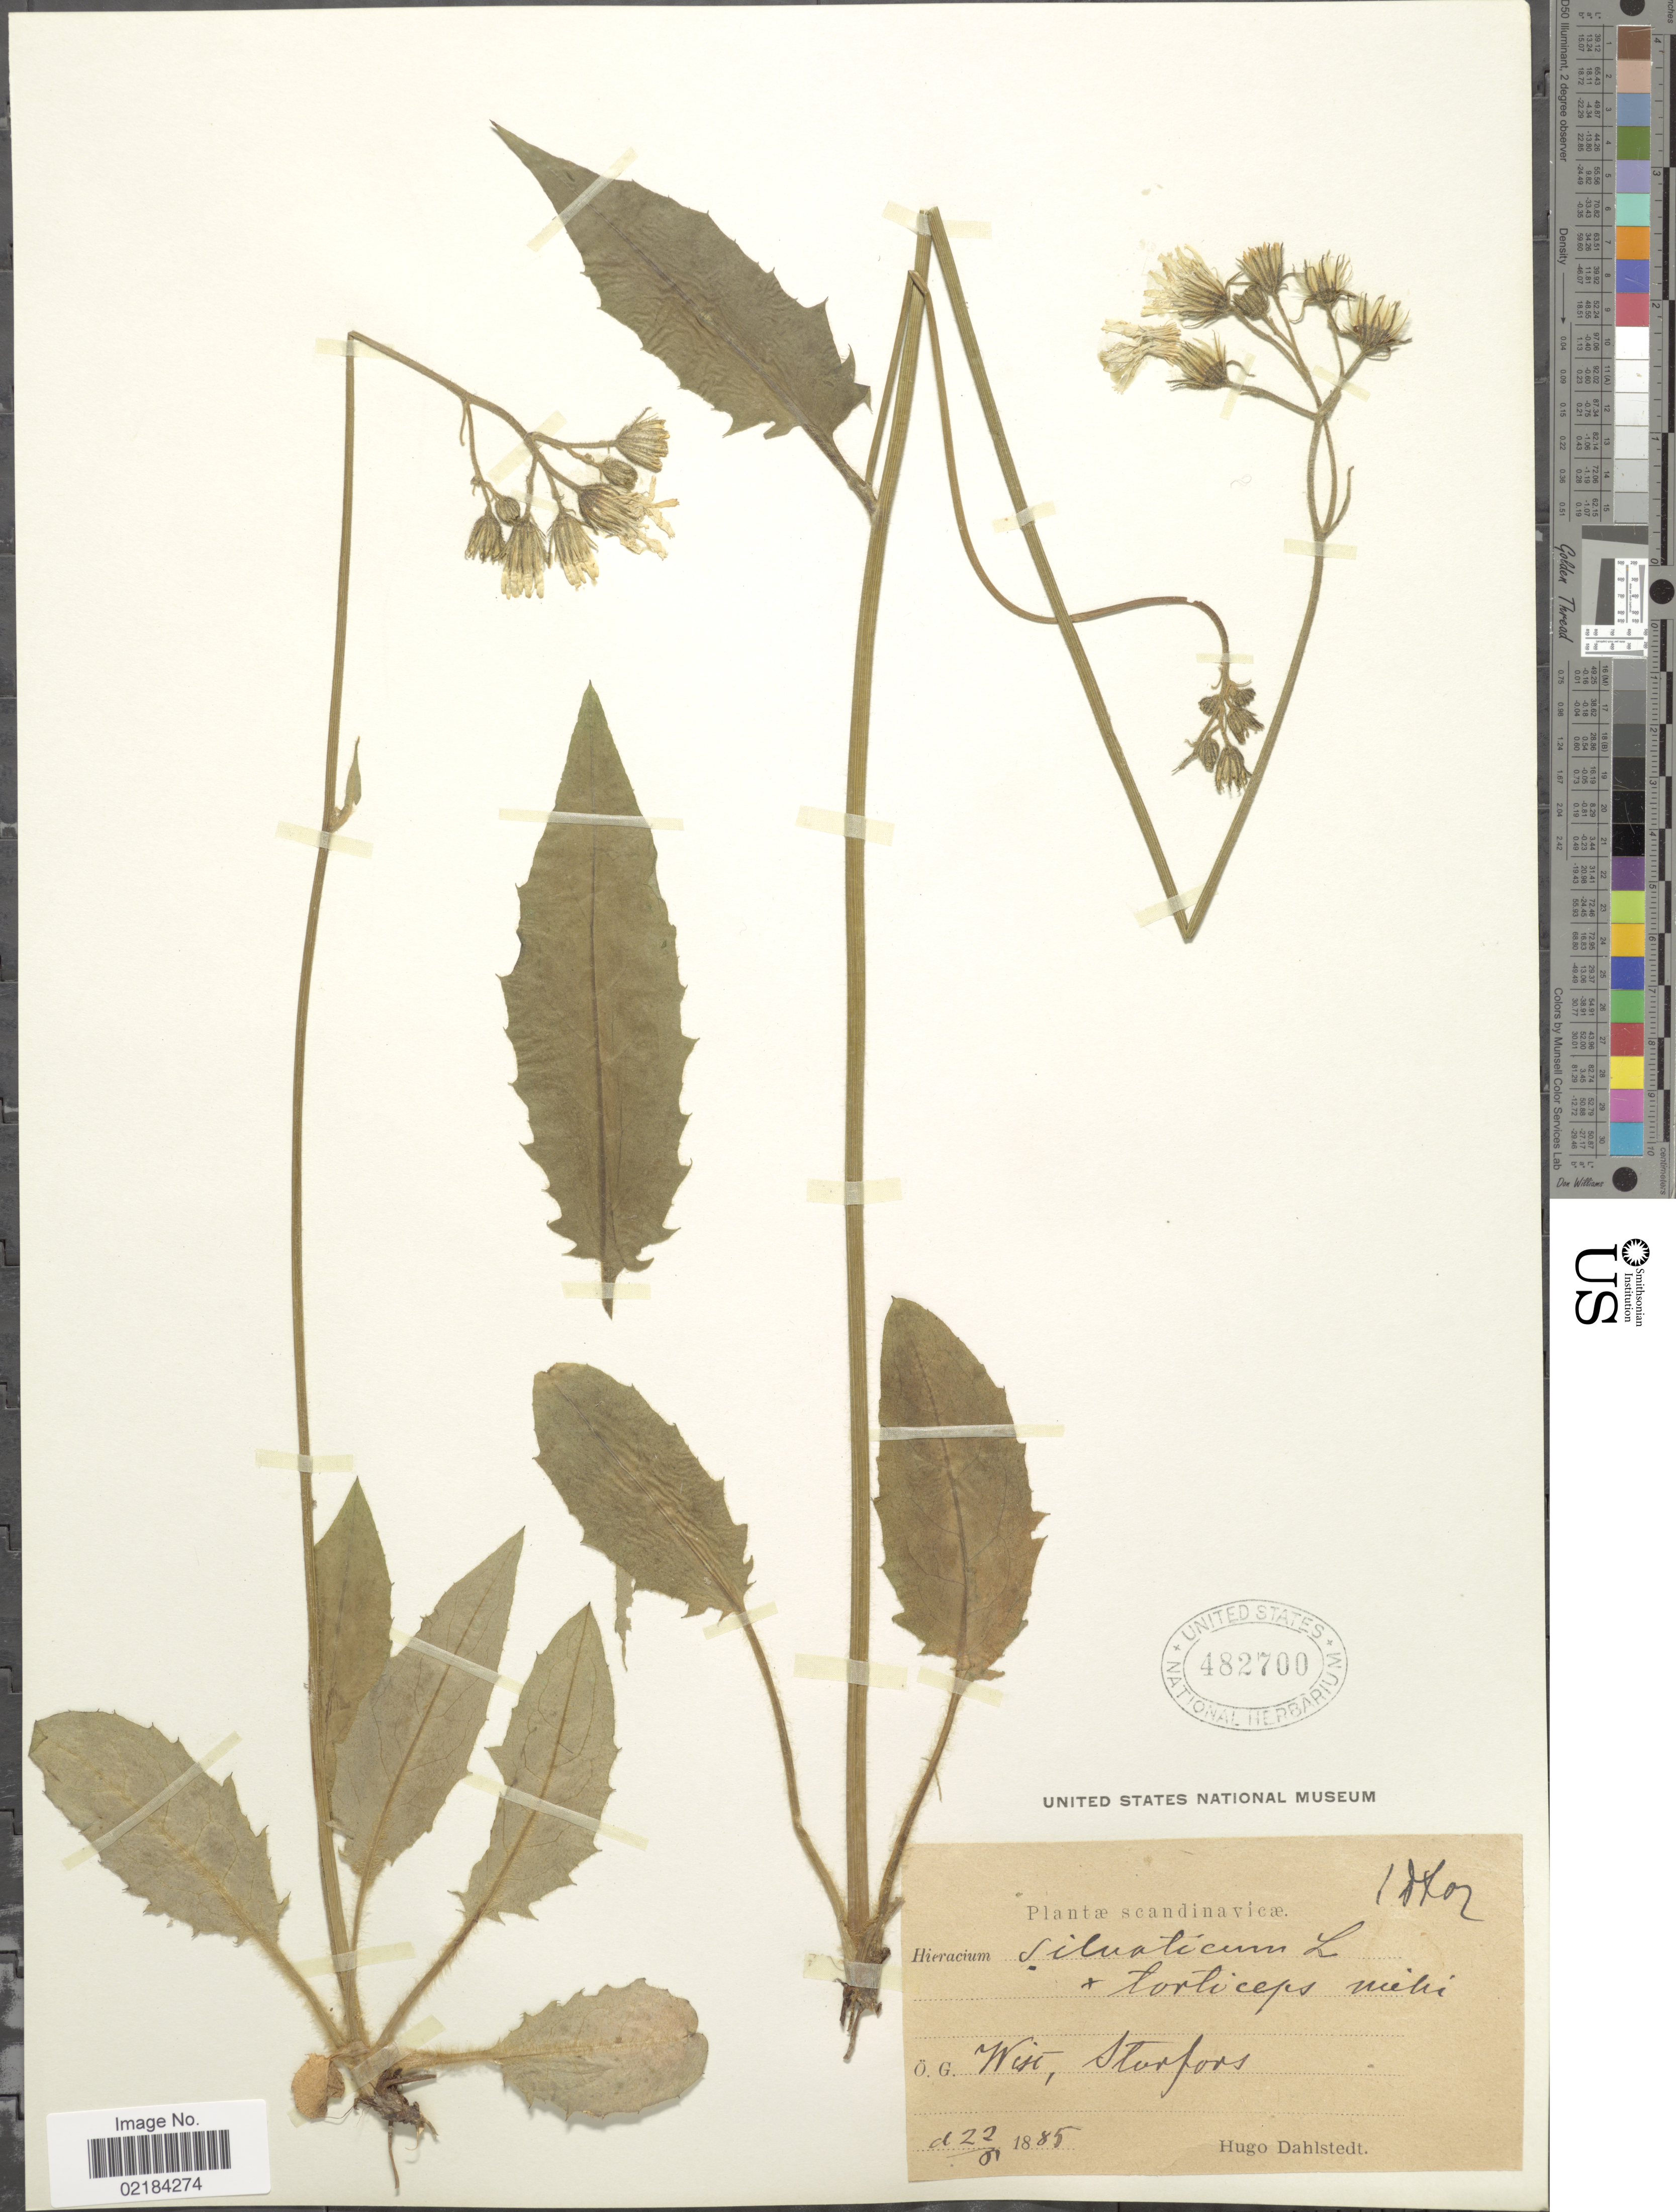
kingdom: Plantae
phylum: Tracheophyta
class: Magnoliopsida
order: Asterales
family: Asteraceae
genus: Hieracium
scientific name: Hieracium sylvaticum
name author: (L.) Gouan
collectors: H. G. Dahlstedt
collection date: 1885-06-22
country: Sweden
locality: Storfors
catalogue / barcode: US 482700